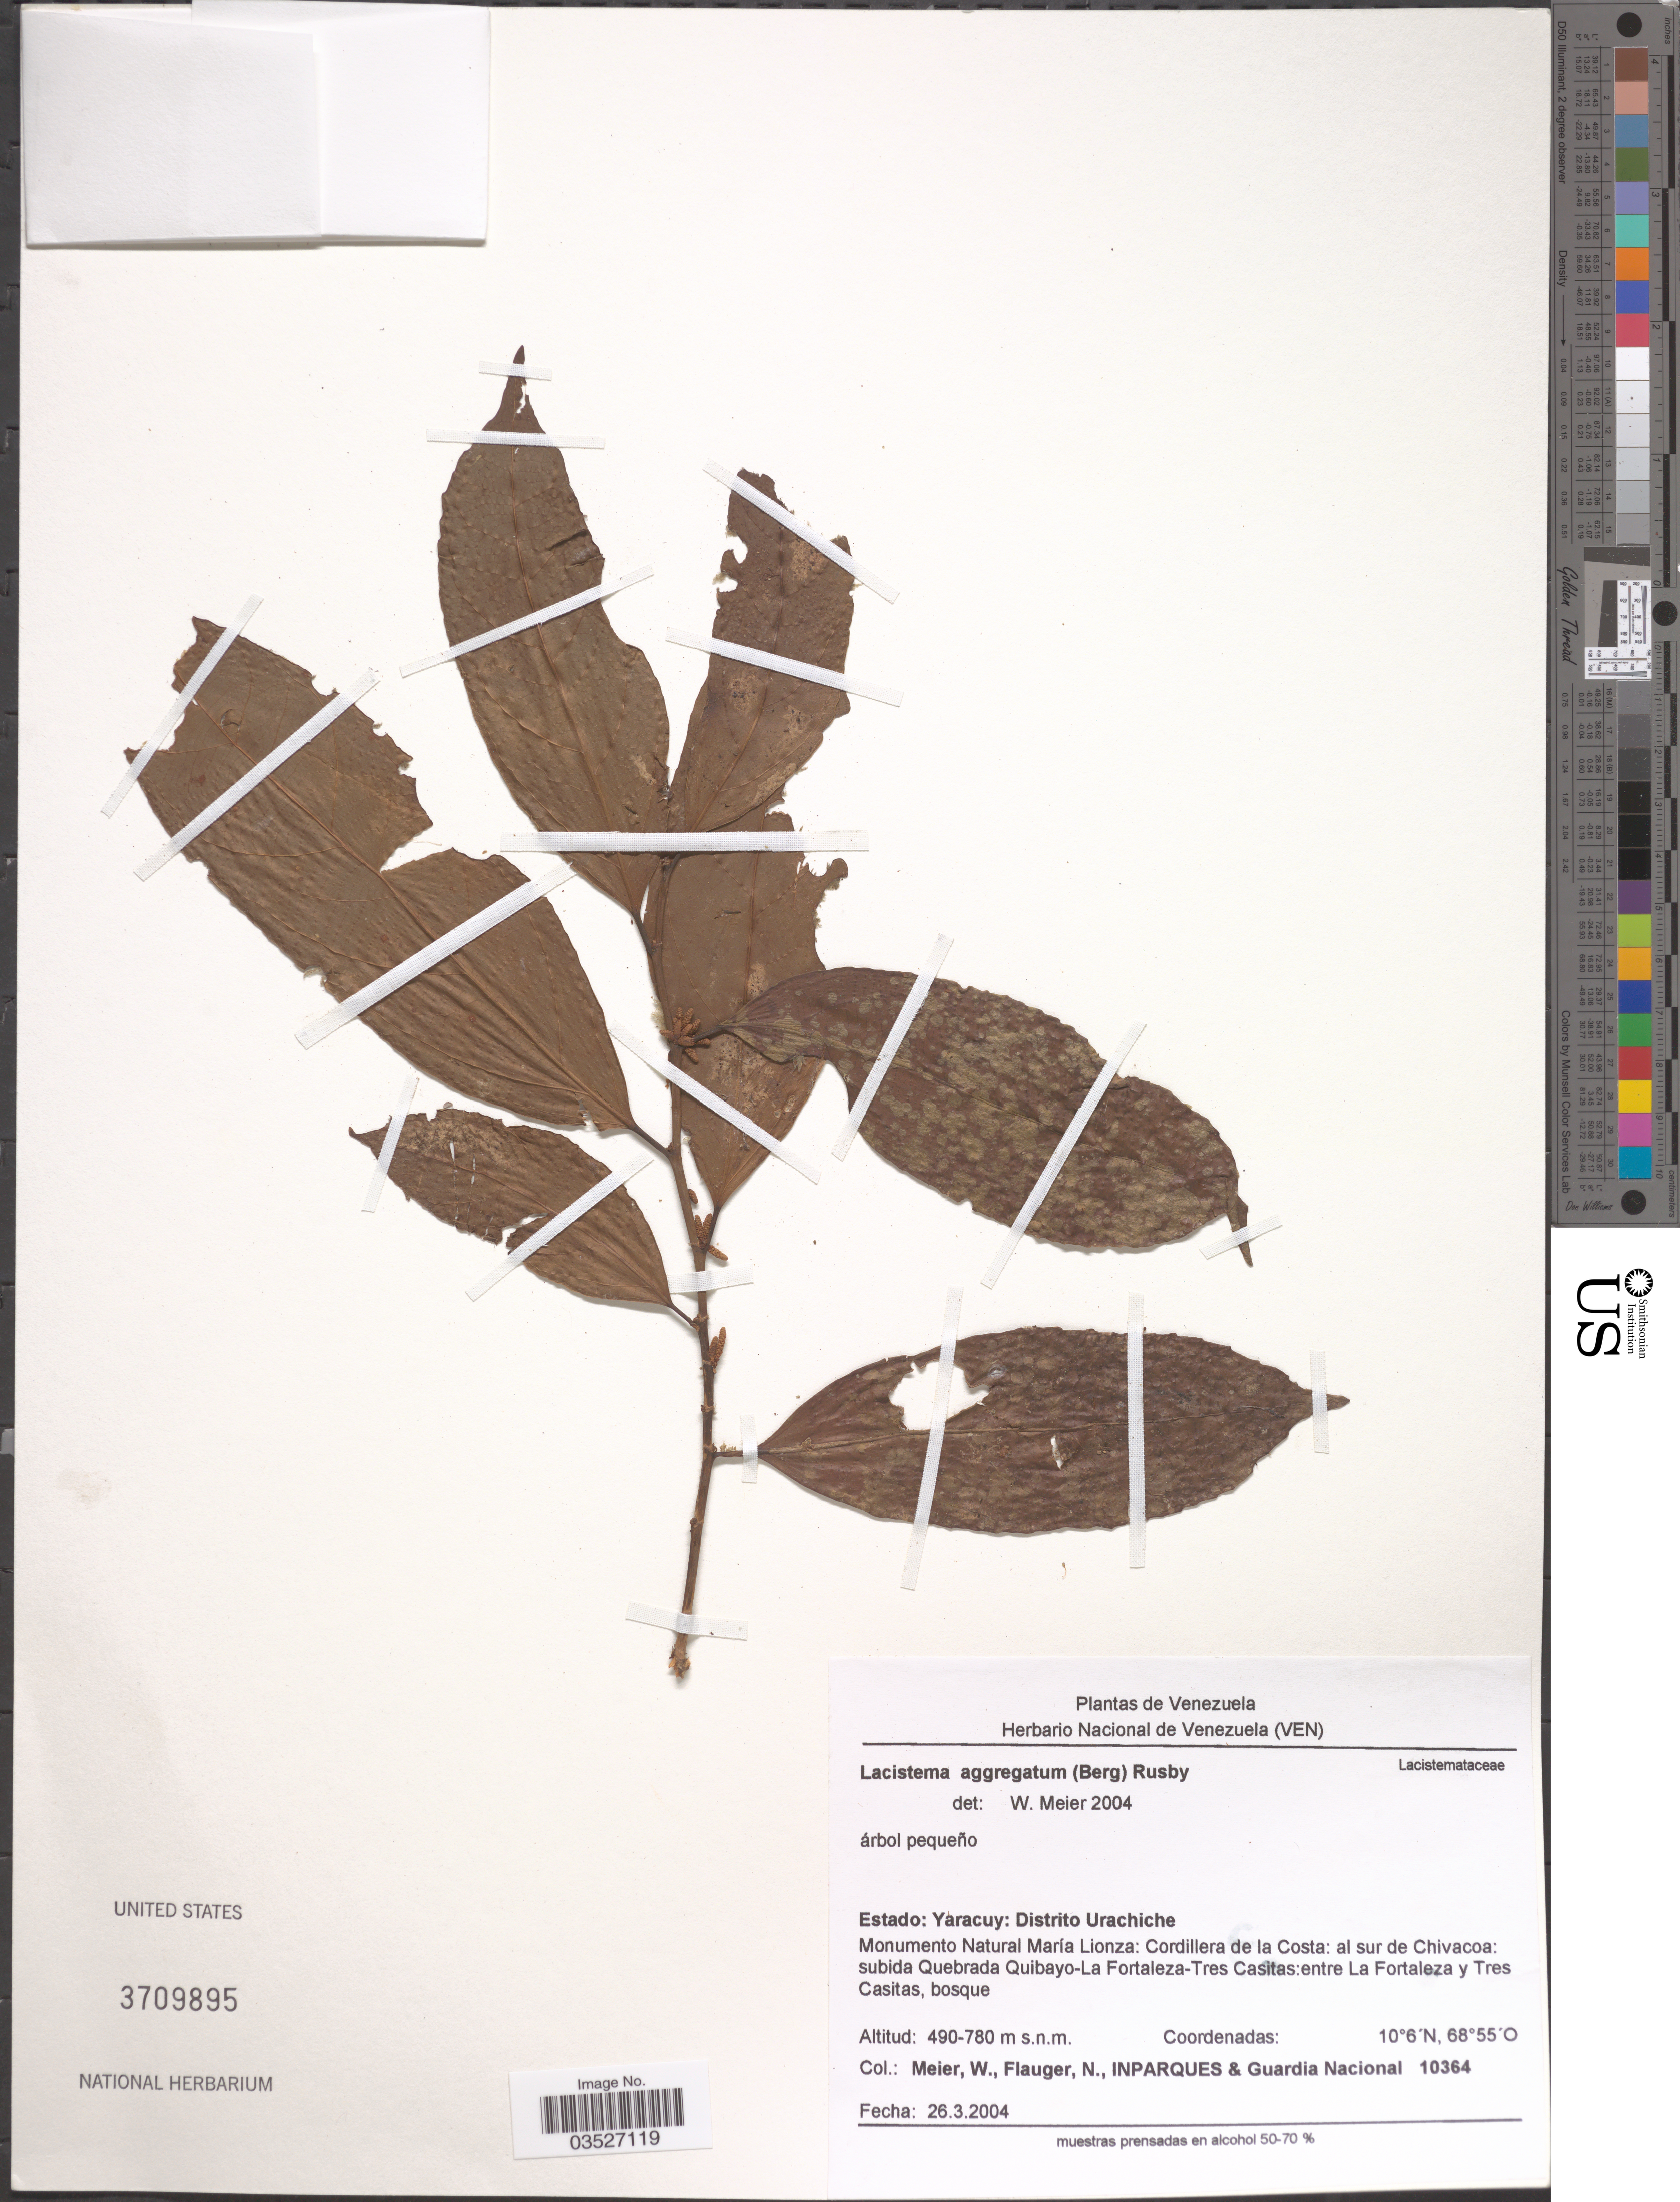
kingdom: Plantae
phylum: Tracheophyta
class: Magnoliopsida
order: Malpighiales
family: Lacistemataceae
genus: Lacistema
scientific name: Lacistema aggregatum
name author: (P.J. Bergius) Rusby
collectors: W. Meier, N. Flauger & Inparques & Guardia Nacional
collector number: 10364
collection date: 2004-03-26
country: Venezuela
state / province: Yaracuy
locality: Distrito Urachiche. Monumento Natural María Lionza: Cordillera de la Costa: al sur de Chivacoa: subida Quebrada Quibayo-La Fortaleza-Tres Casitas: entre La Fortaleza y Tres Casitas.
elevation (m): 490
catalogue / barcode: US 3709895